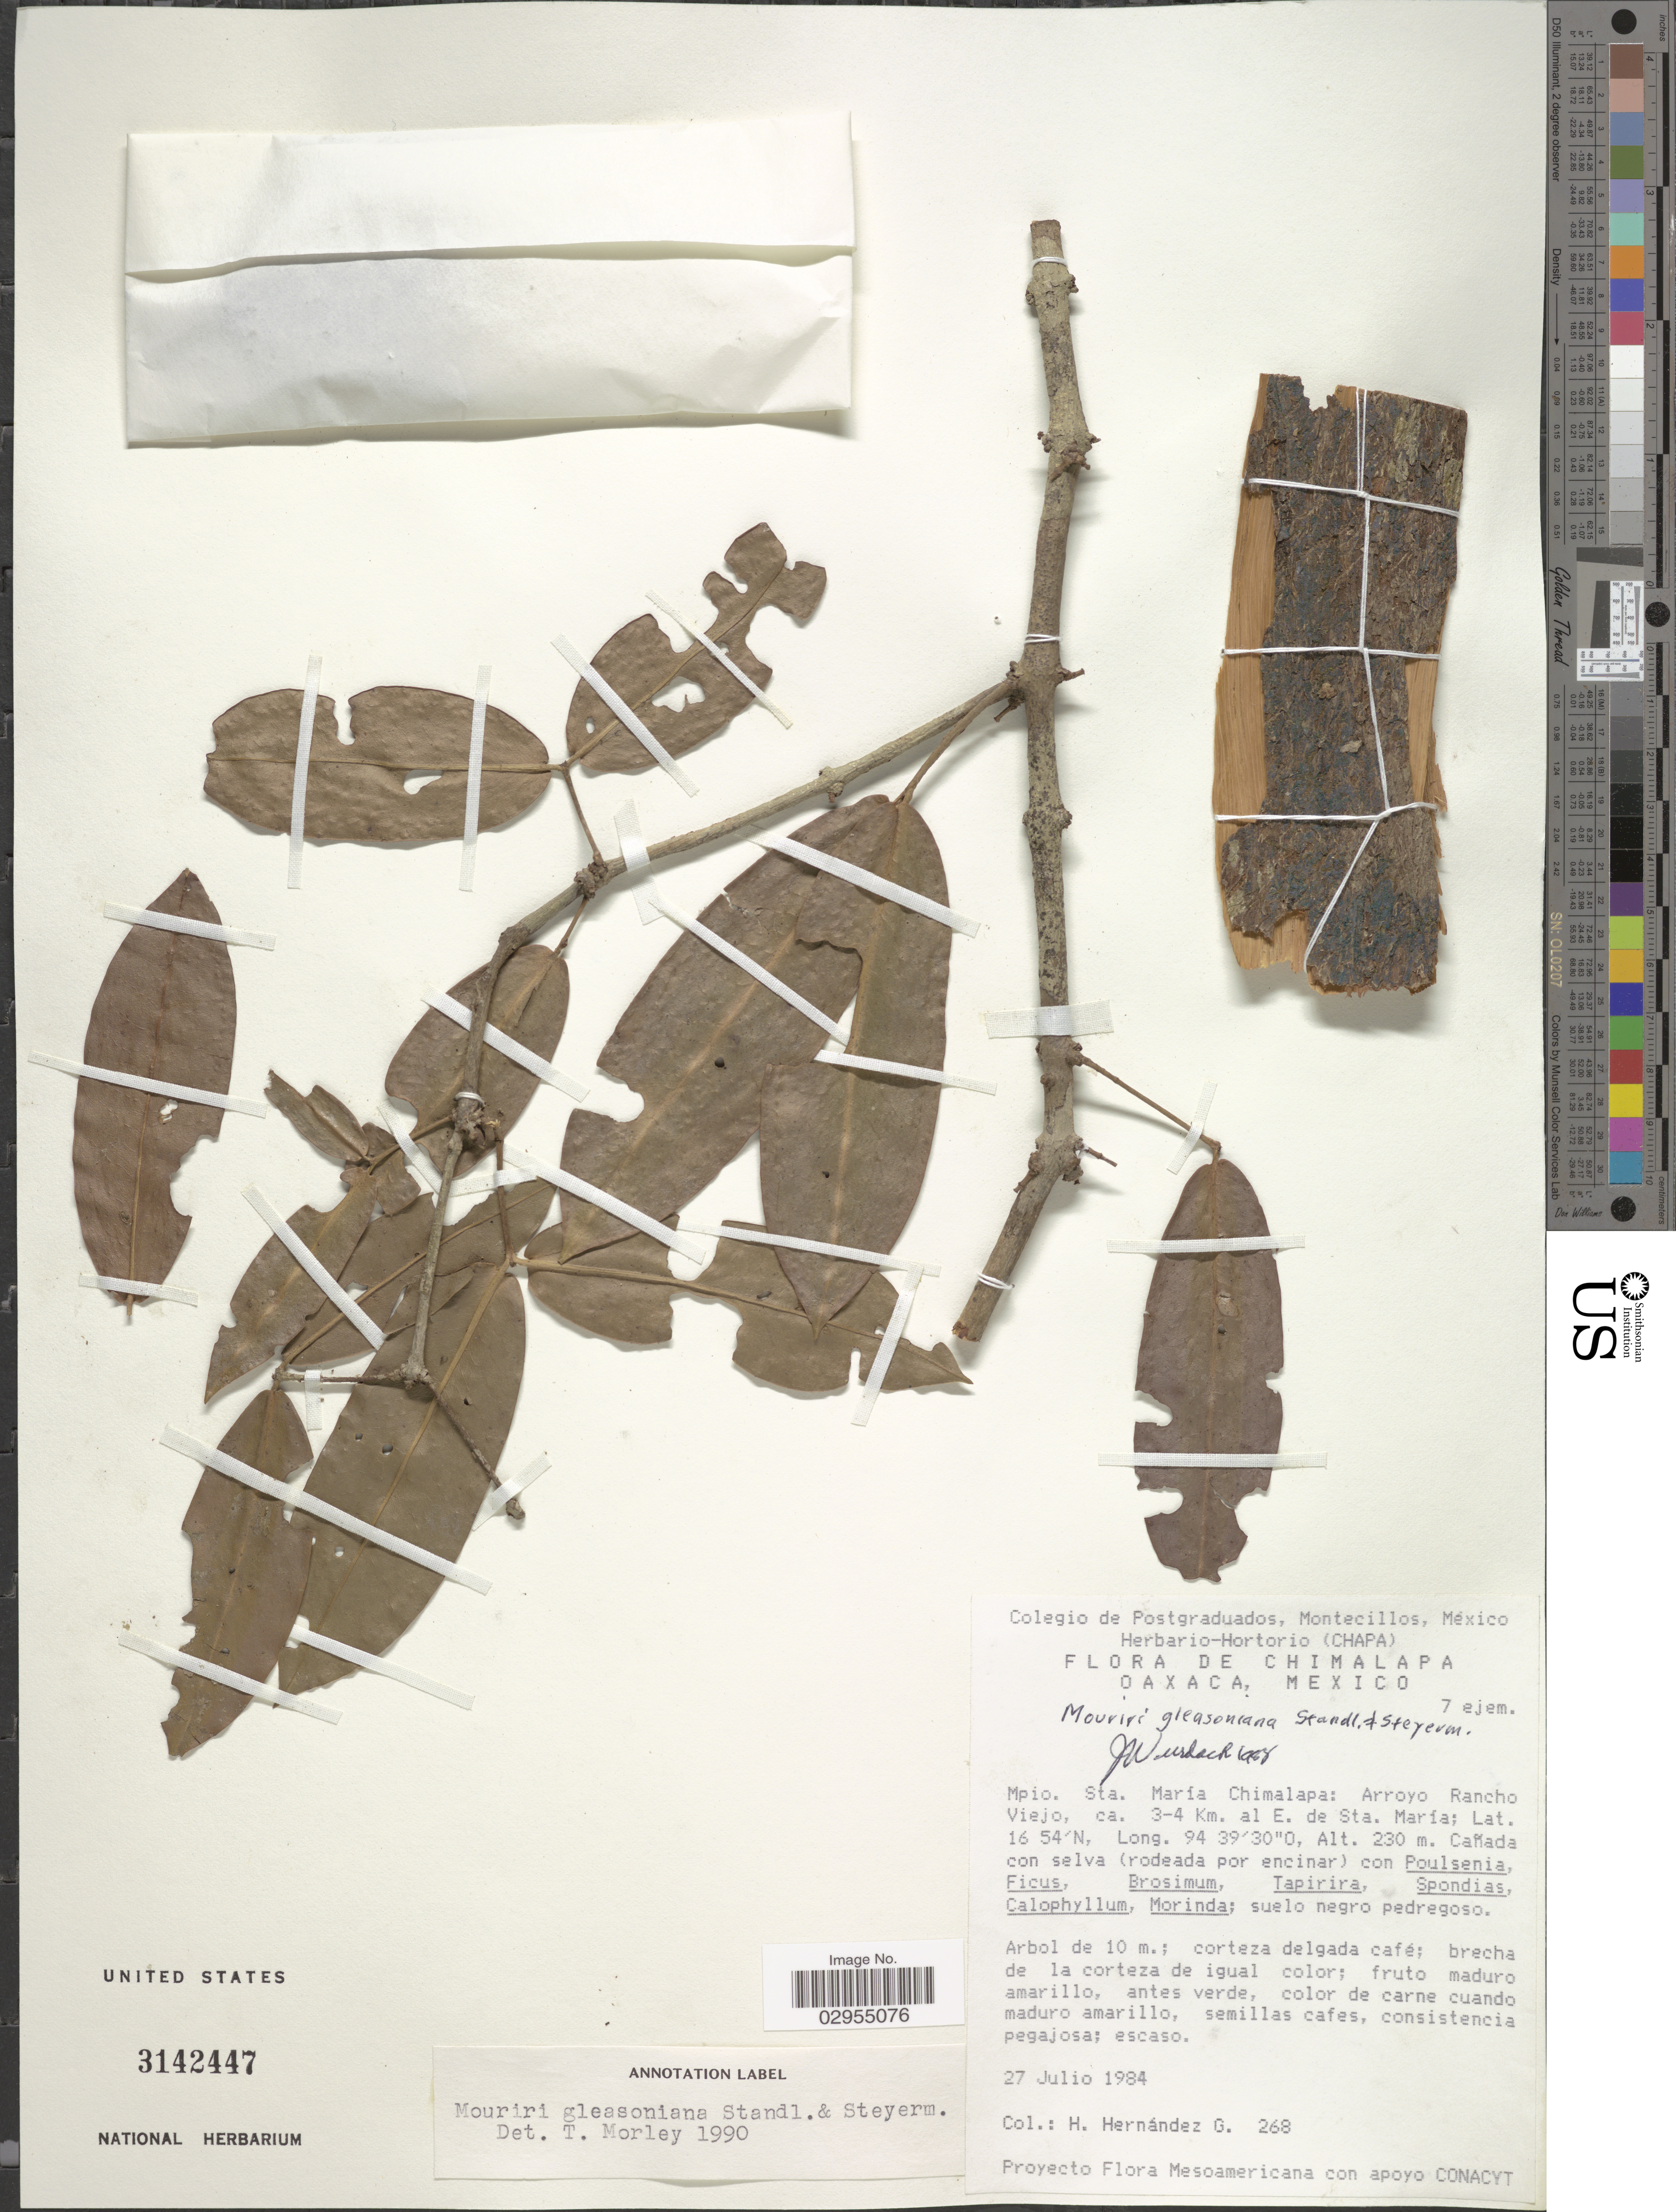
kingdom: Plantae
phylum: Tracheophyta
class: Magnoliopsida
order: Myrtales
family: Melastomataceae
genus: Mouriri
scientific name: Mouriri gleasoniana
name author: Standl.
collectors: H. Hernandez G.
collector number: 268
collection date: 1984-07-27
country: Mexico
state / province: Oaxaca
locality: Chimalapa. Mpio. Sta. María Chimalapa: Arroyo Rancho Viejo, ca. 3-4 Km. al E. de Sta. María.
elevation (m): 230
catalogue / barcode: US 3142447